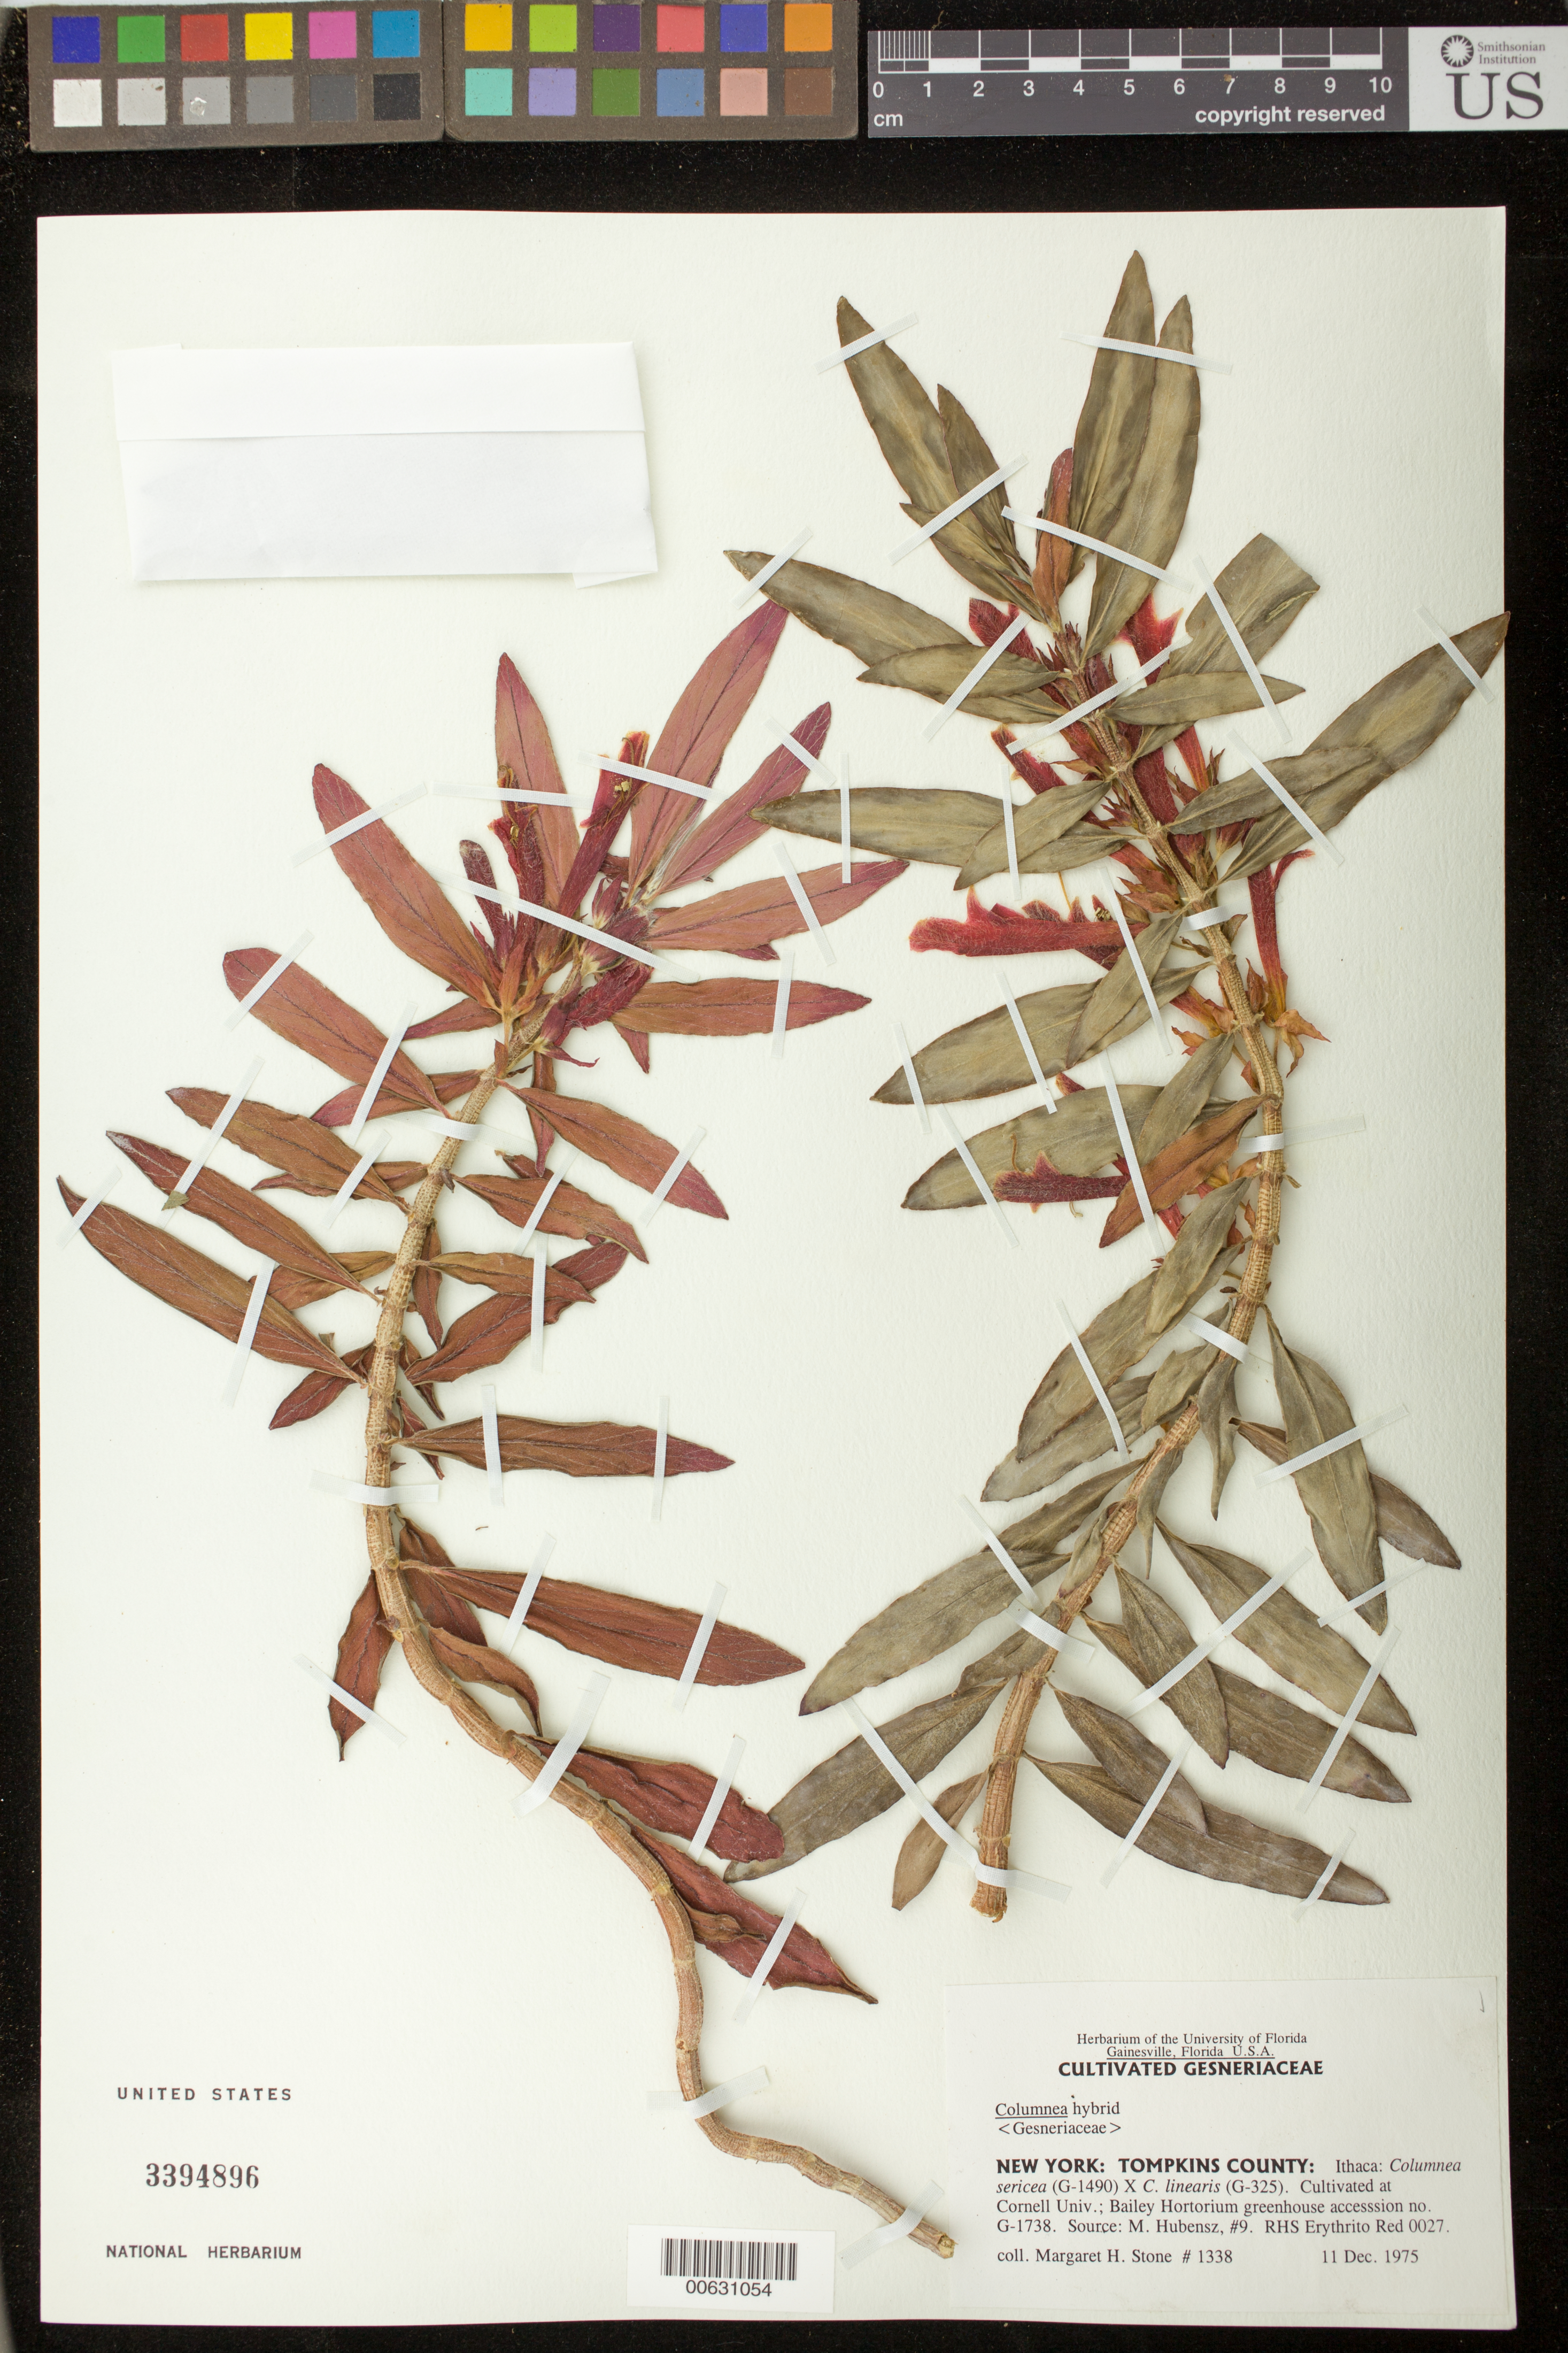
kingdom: Plantae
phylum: Tracheophyta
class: Magnoliopsida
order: Lamiales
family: Gesneriaceae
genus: Columnea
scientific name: Columnea hybrid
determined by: Skog, Laurence E.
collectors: M. Stone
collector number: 1338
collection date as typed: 11 Dec 1975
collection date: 1975-12-11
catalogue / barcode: US 3394896